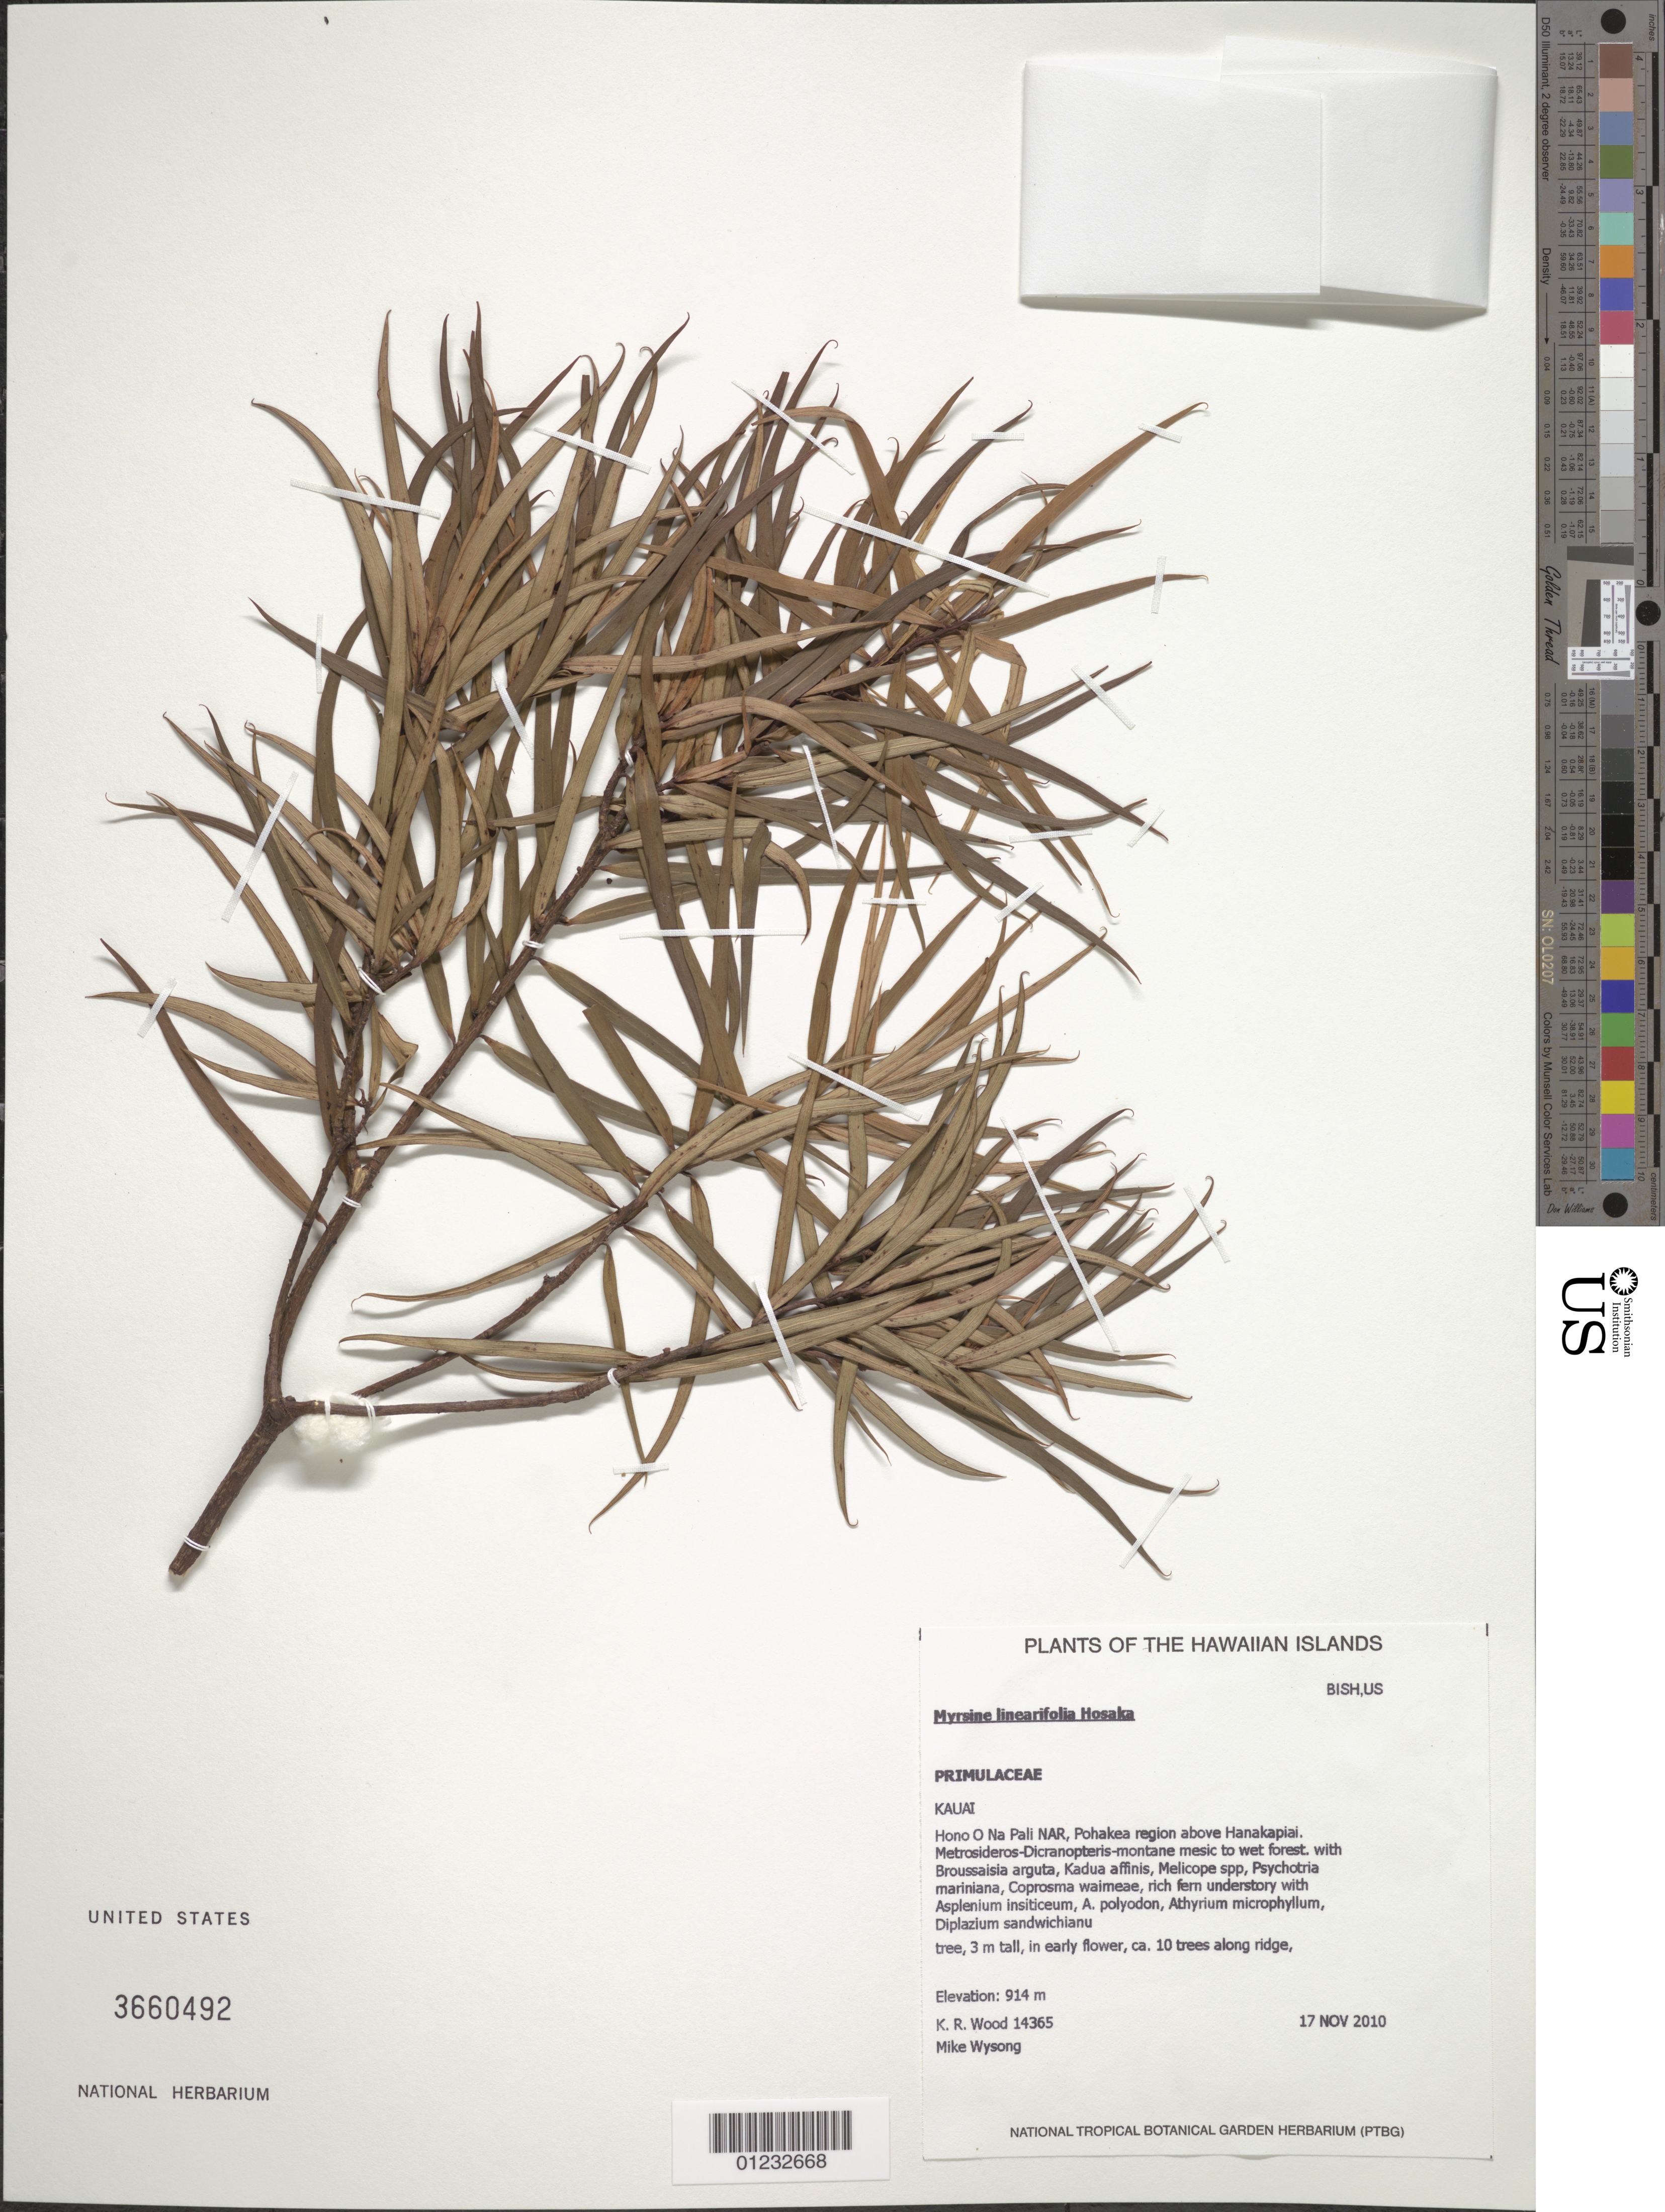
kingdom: Plantae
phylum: Tracheophyta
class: Magnoliopsida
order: Ericales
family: Primulaceae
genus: Myrsine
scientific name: Myrsine linearifolia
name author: Hosaka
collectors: K. R. Wood & M. Wysong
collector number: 14365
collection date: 2010-11-17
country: United States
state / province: Hawaii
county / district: Kaui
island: Kaua'i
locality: Hono O Na Pali NAR, Pohakea region above Hanakapiai.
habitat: Montane mesic to wet forest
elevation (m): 914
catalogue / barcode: US 3660492